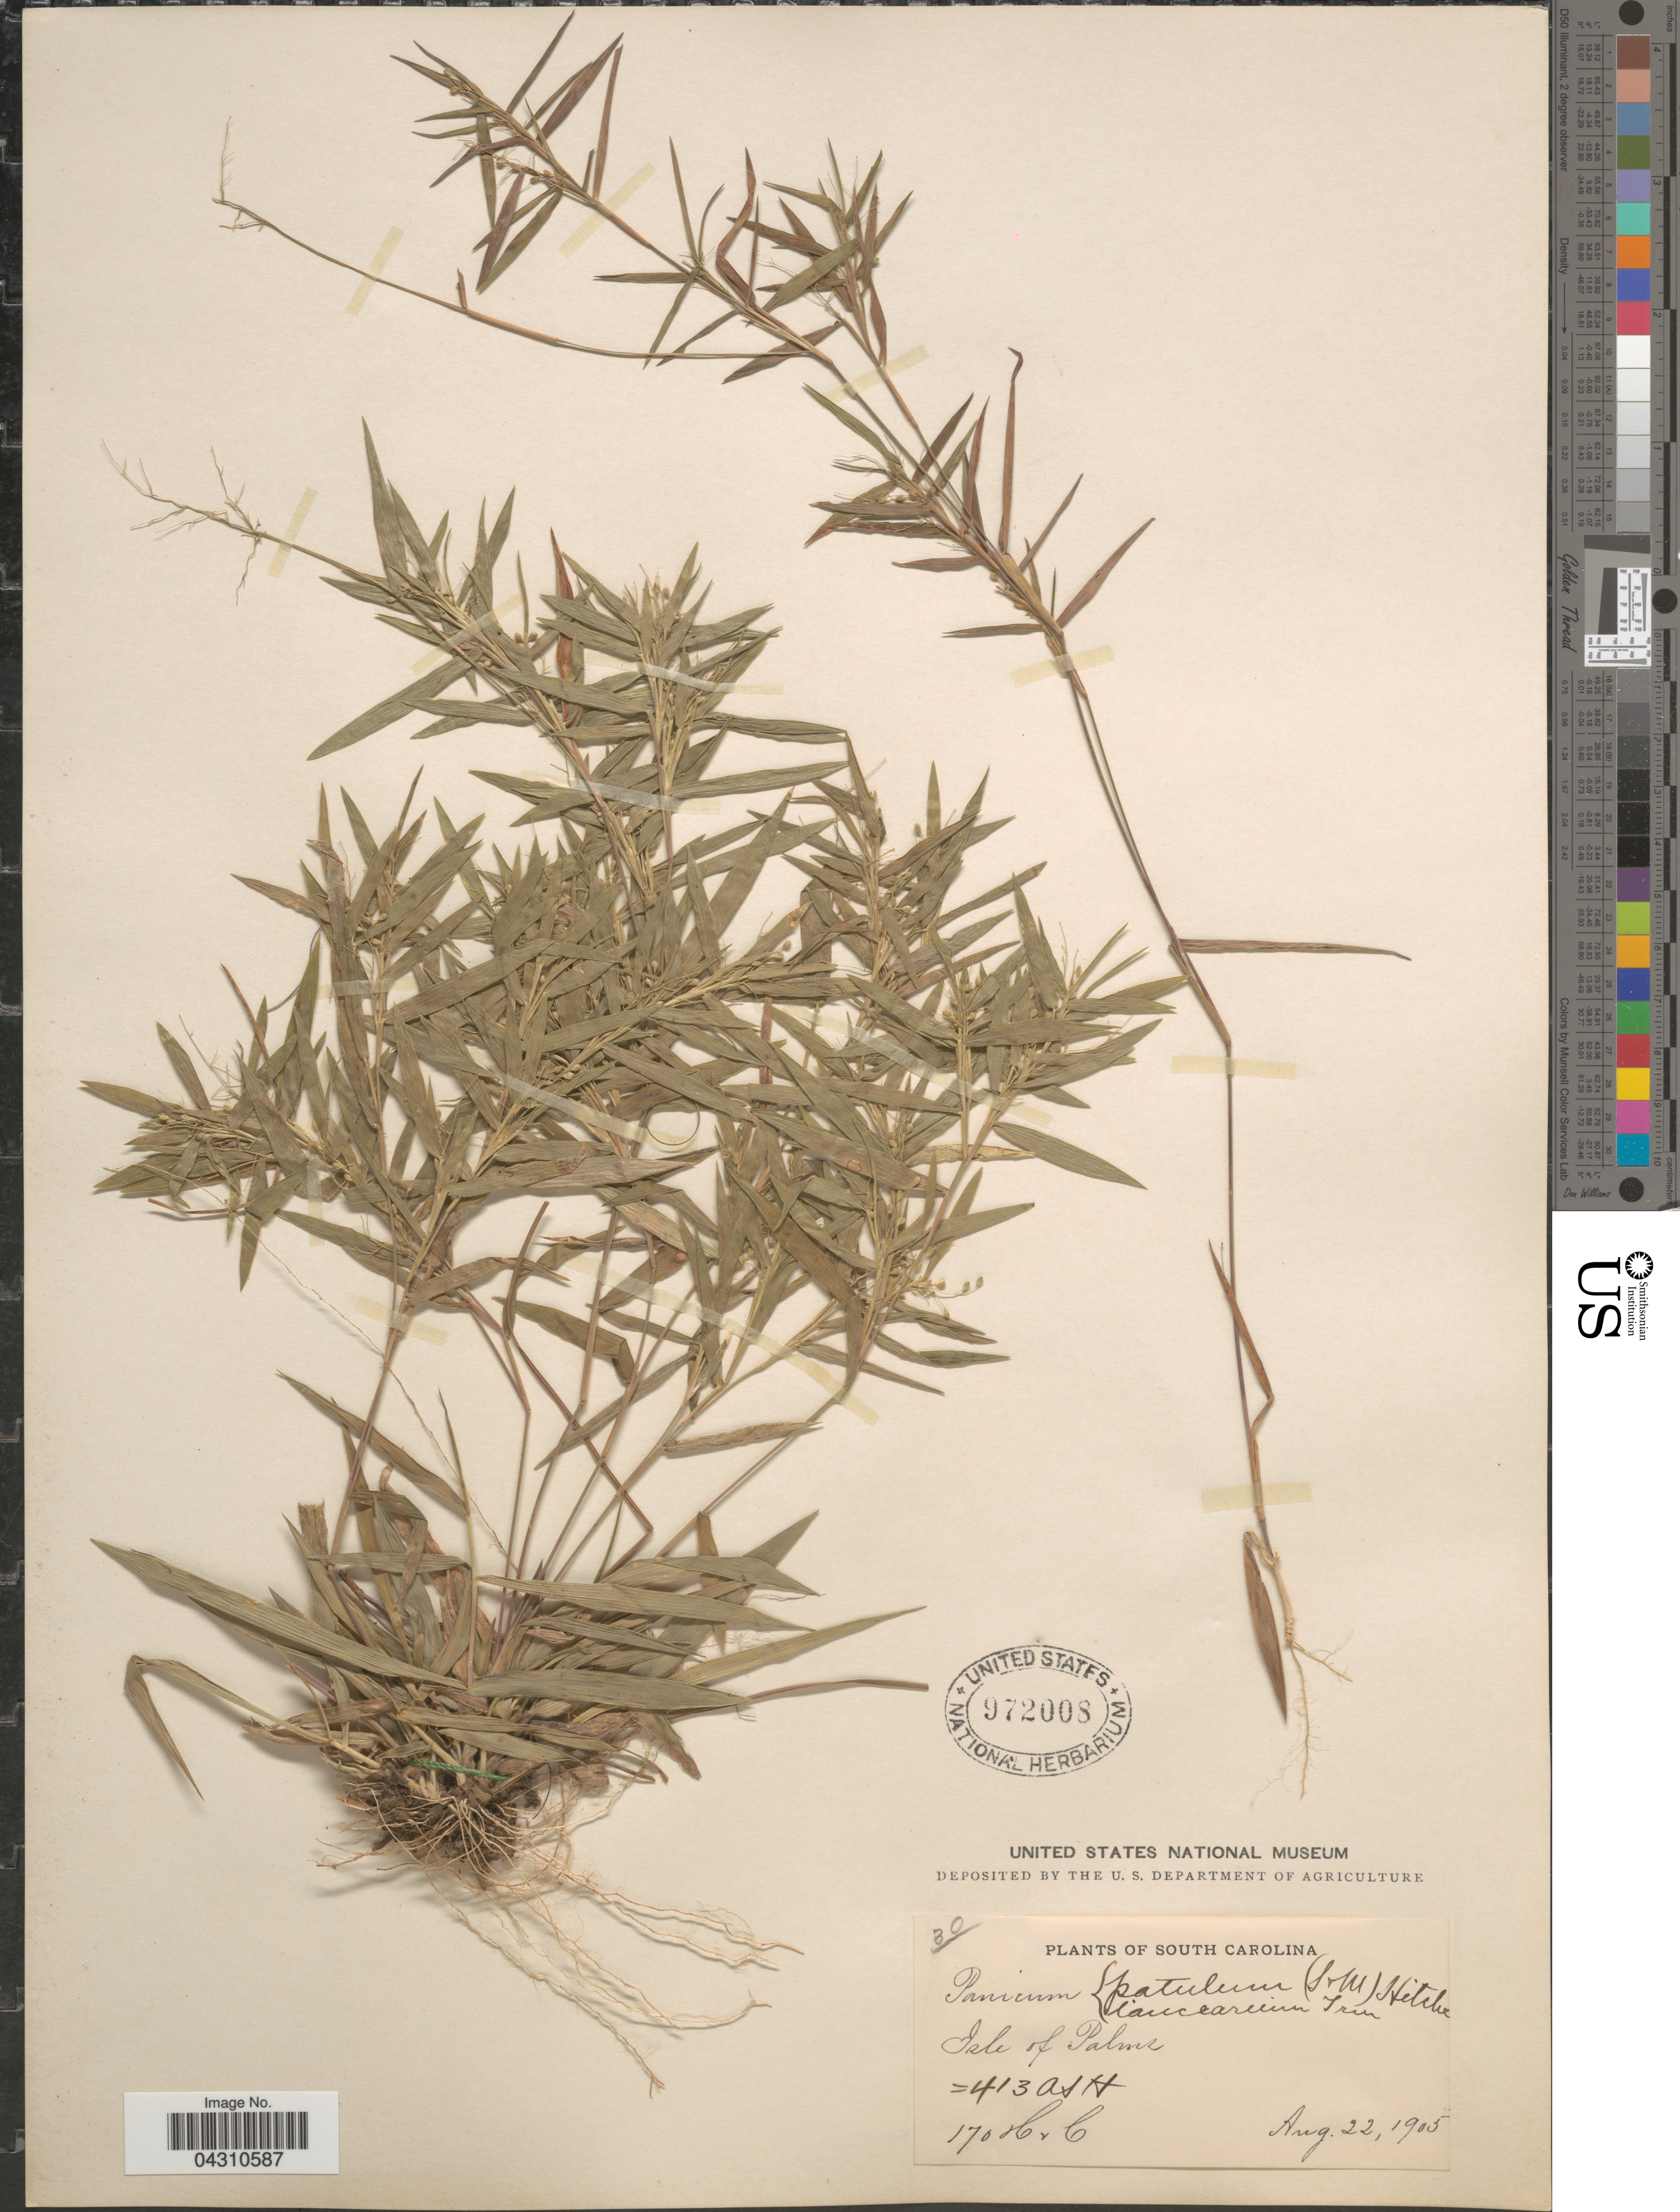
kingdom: Plantae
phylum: Tracheophyta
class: Liliopsida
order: Poales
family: Poaceae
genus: Dichanthelium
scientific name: Dichanthelium portoricense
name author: (Desv. ex Ham.) B.F. Hansen & Wunderlin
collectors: A. H. & H. C.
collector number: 170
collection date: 1905-08-22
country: United States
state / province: South Carolina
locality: Isle of Palms.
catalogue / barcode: US 972008